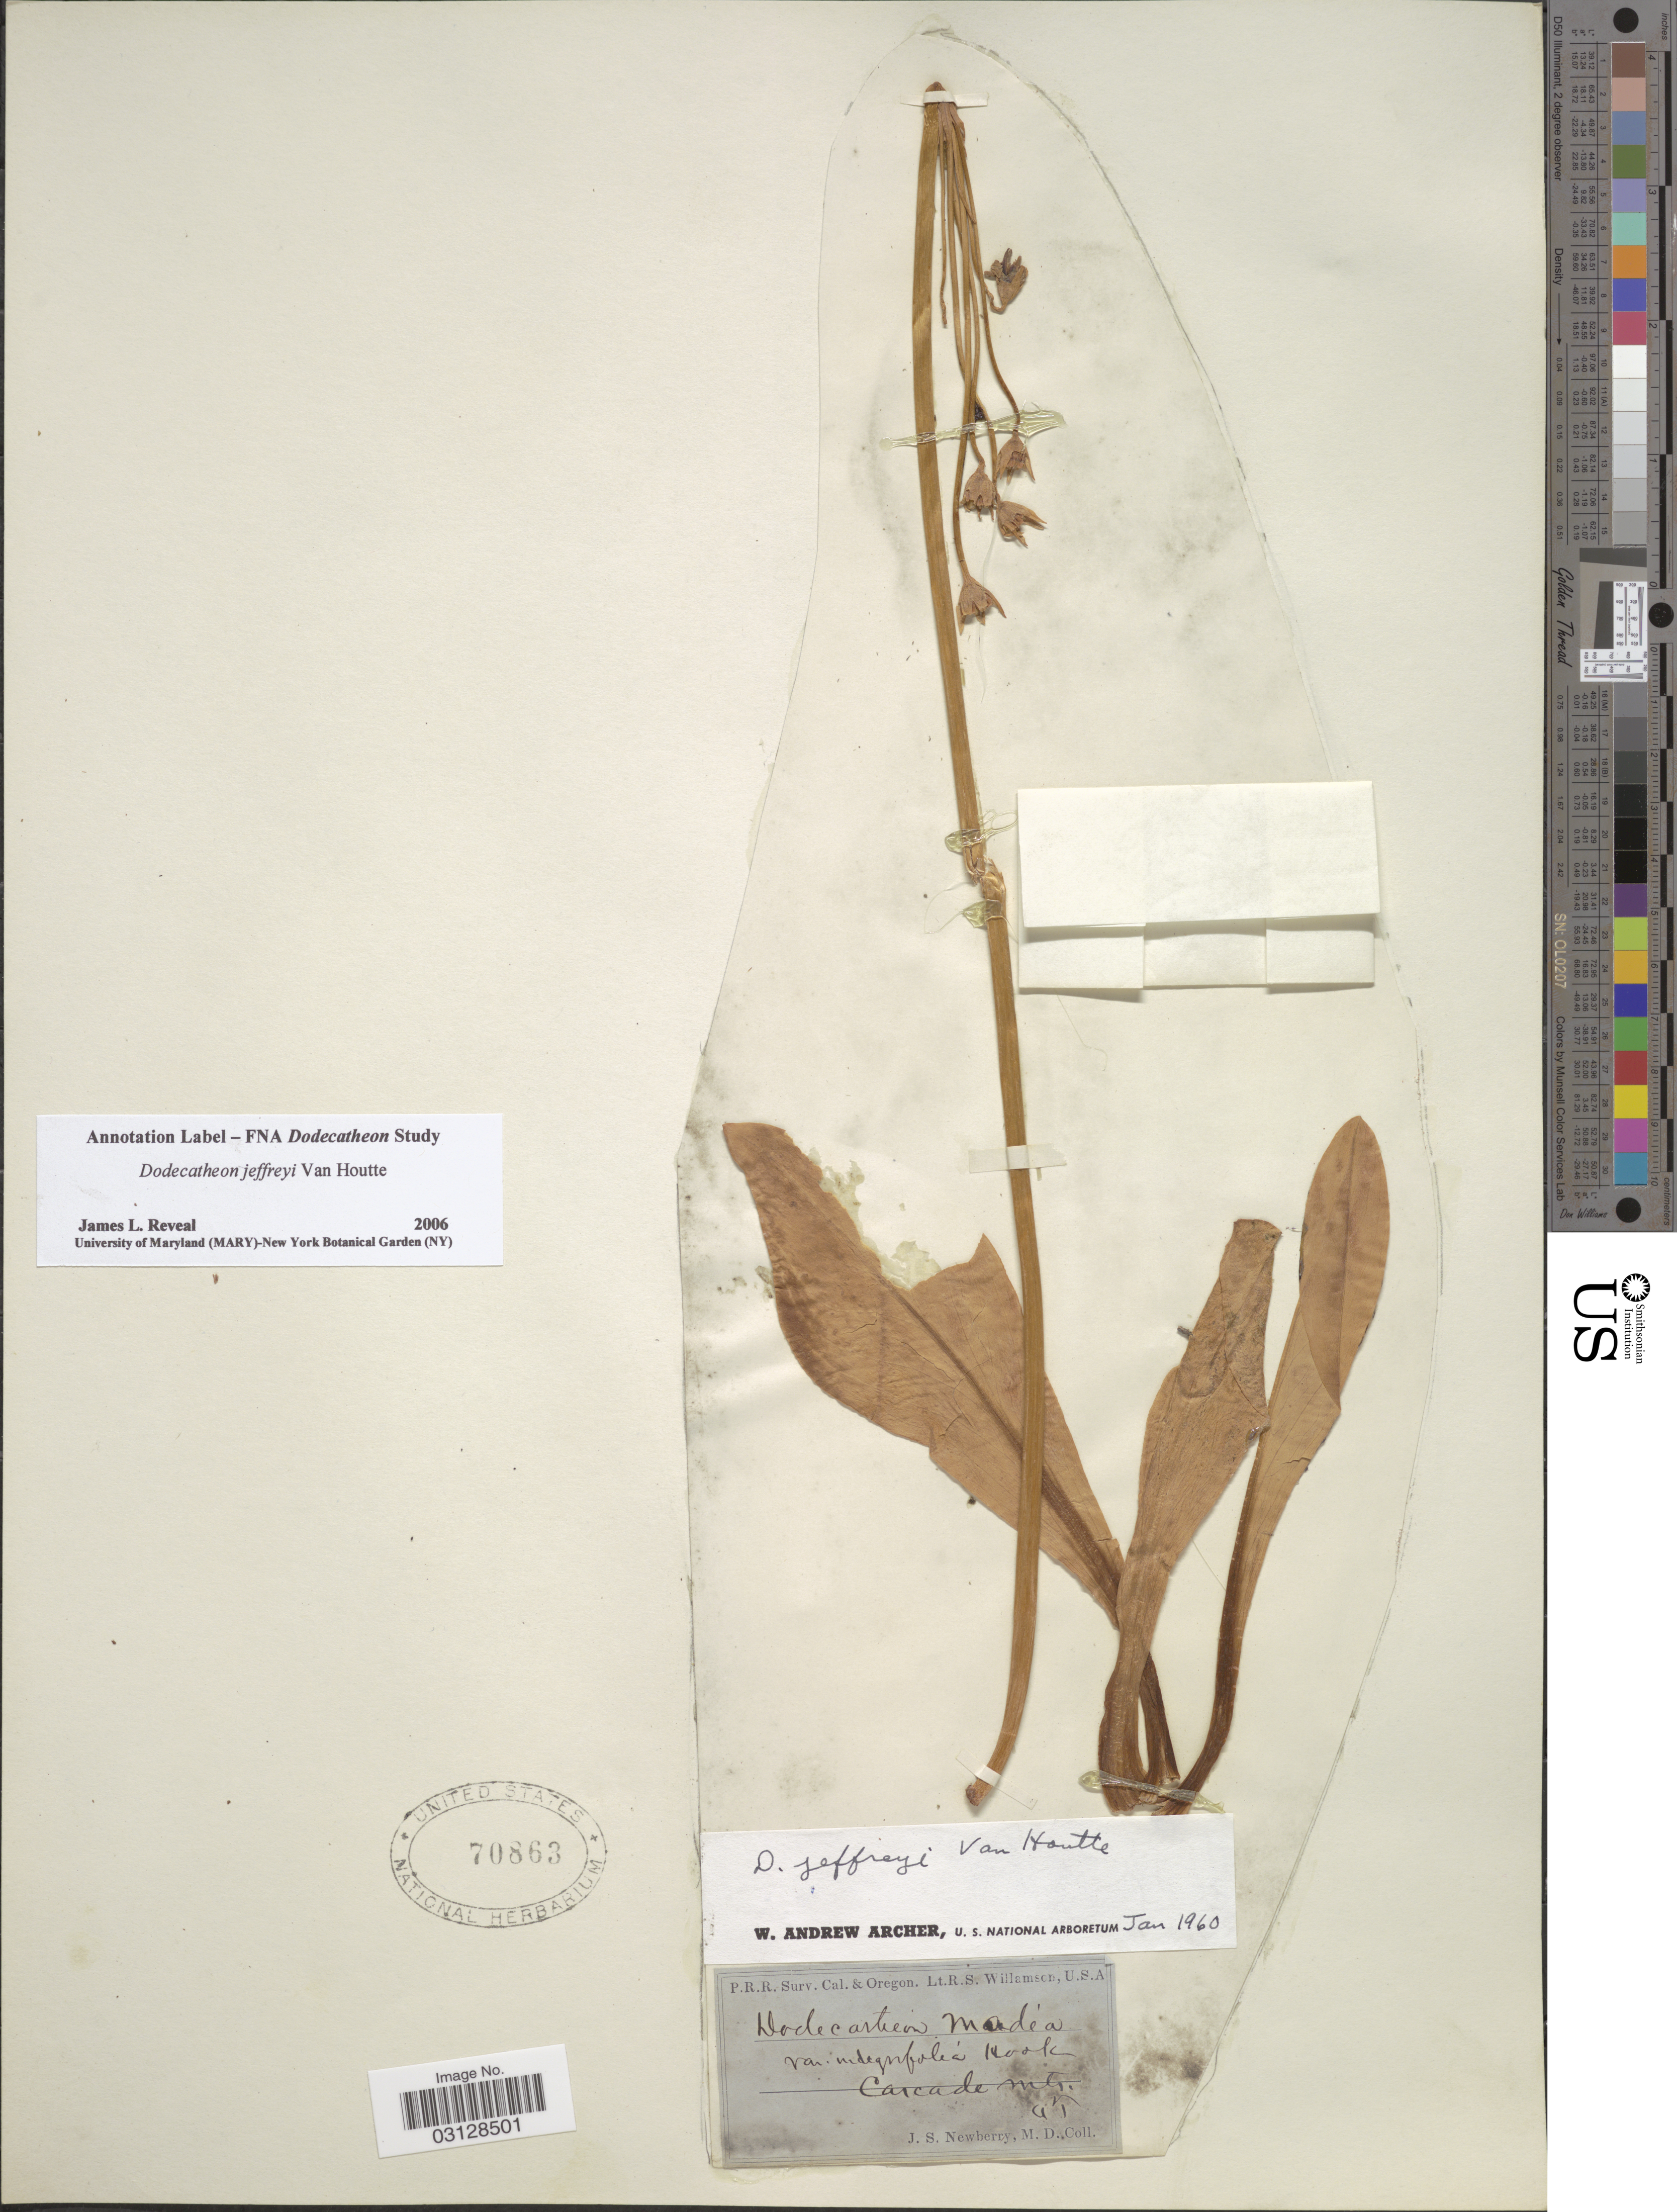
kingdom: Plantae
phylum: Tracheophyta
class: Magnoliopsida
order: Ericales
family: Primulaceae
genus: Dodecatheon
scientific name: Dodecatheon jeffreyi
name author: Van Houtte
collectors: J. S. Newberry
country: United States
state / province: Oregon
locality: Cascade mts.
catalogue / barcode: US 70863